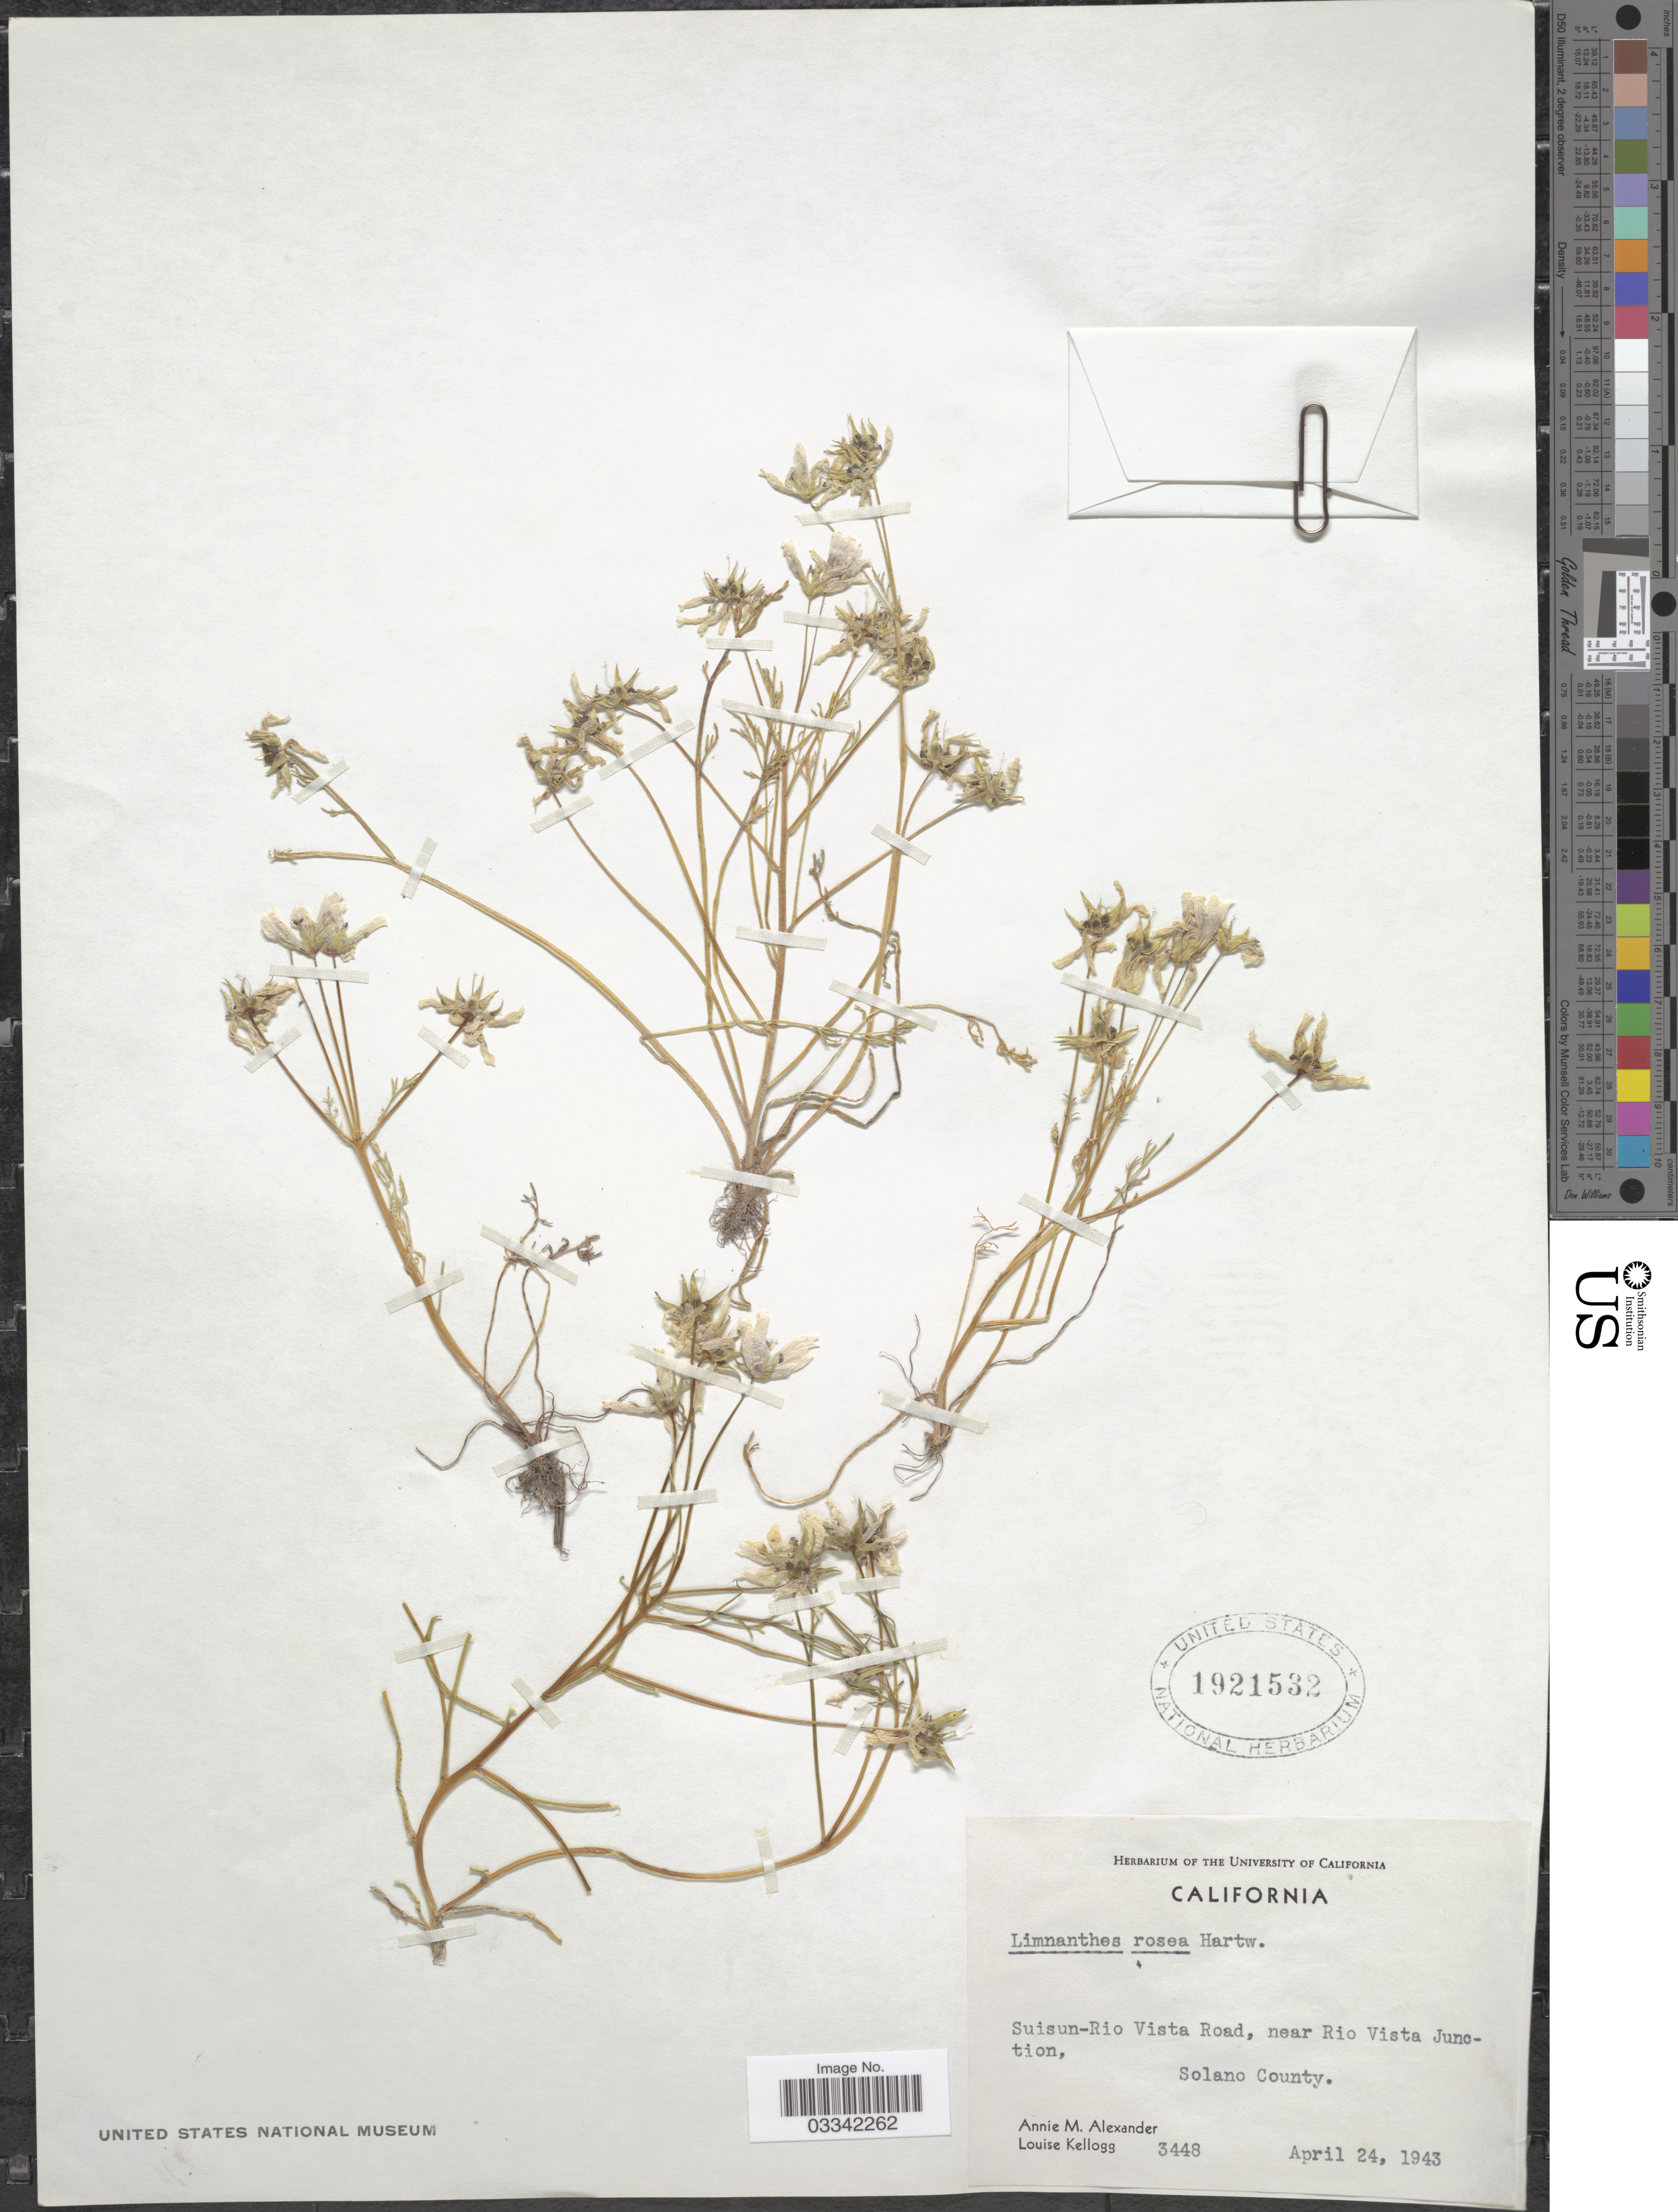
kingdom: Plantae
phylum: Tracheophyta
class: Magnoliopsida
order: Brassicales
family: Limnanthaceae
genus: Limnanthes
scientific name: Limnanthes douglasii var. rosea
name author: (Hartw. ex Benth.) Mason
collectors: A. M. Alexander & L. Kellog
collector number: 3448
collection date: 1943-04-24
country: United States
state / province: California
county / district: Solano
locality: Suisun-Rio Vista Road, near Rio Vista Junction, Solano County.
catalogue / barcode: US 1921532